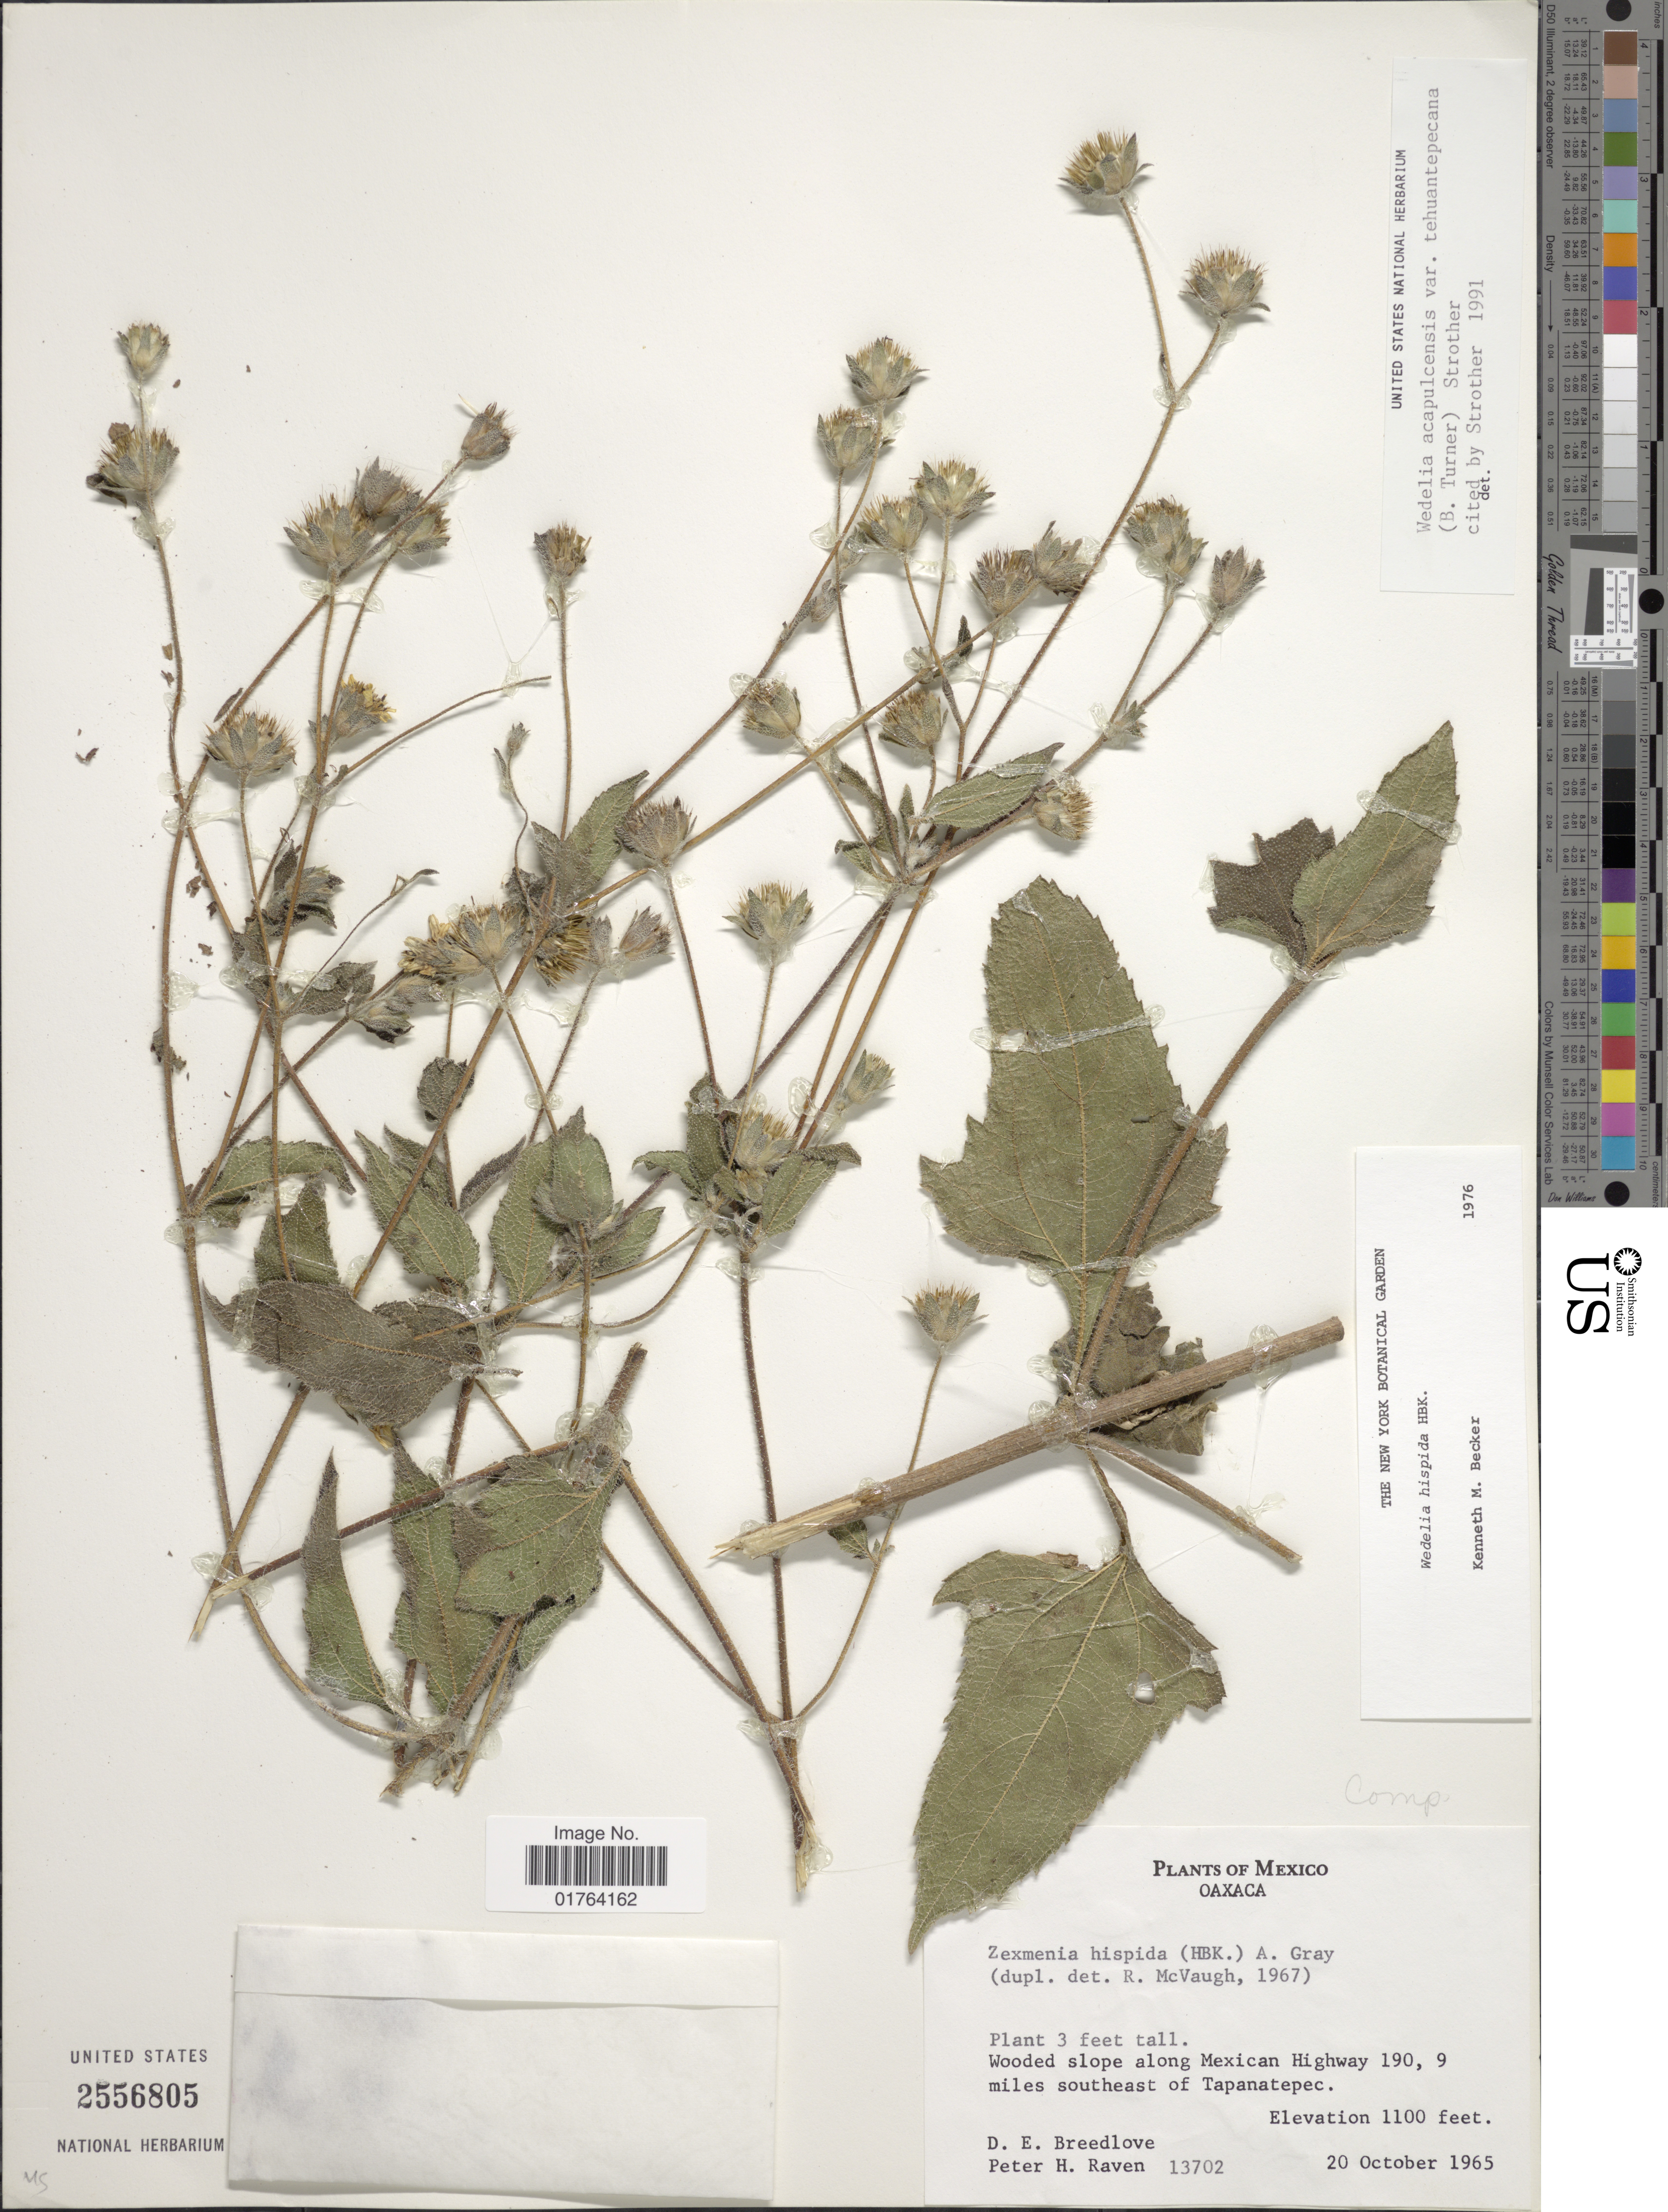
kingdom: Plantae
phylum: Tracheophyta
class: Magnoliopsida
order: Asterales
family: Asteraceae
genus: Wedelia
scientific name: Wedelia acapulcensis var. tehuantepecana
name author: (B.L. Turner) Strother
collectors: D. E. Breedlove & P. Raven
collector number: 13702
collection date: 1965-10-20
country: Mexico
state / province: Oaxaca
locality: Wooded slope along Mexican Highway 190, 9 miles southeast of Tapanatepec.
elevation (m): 335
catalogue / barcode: US 2556805